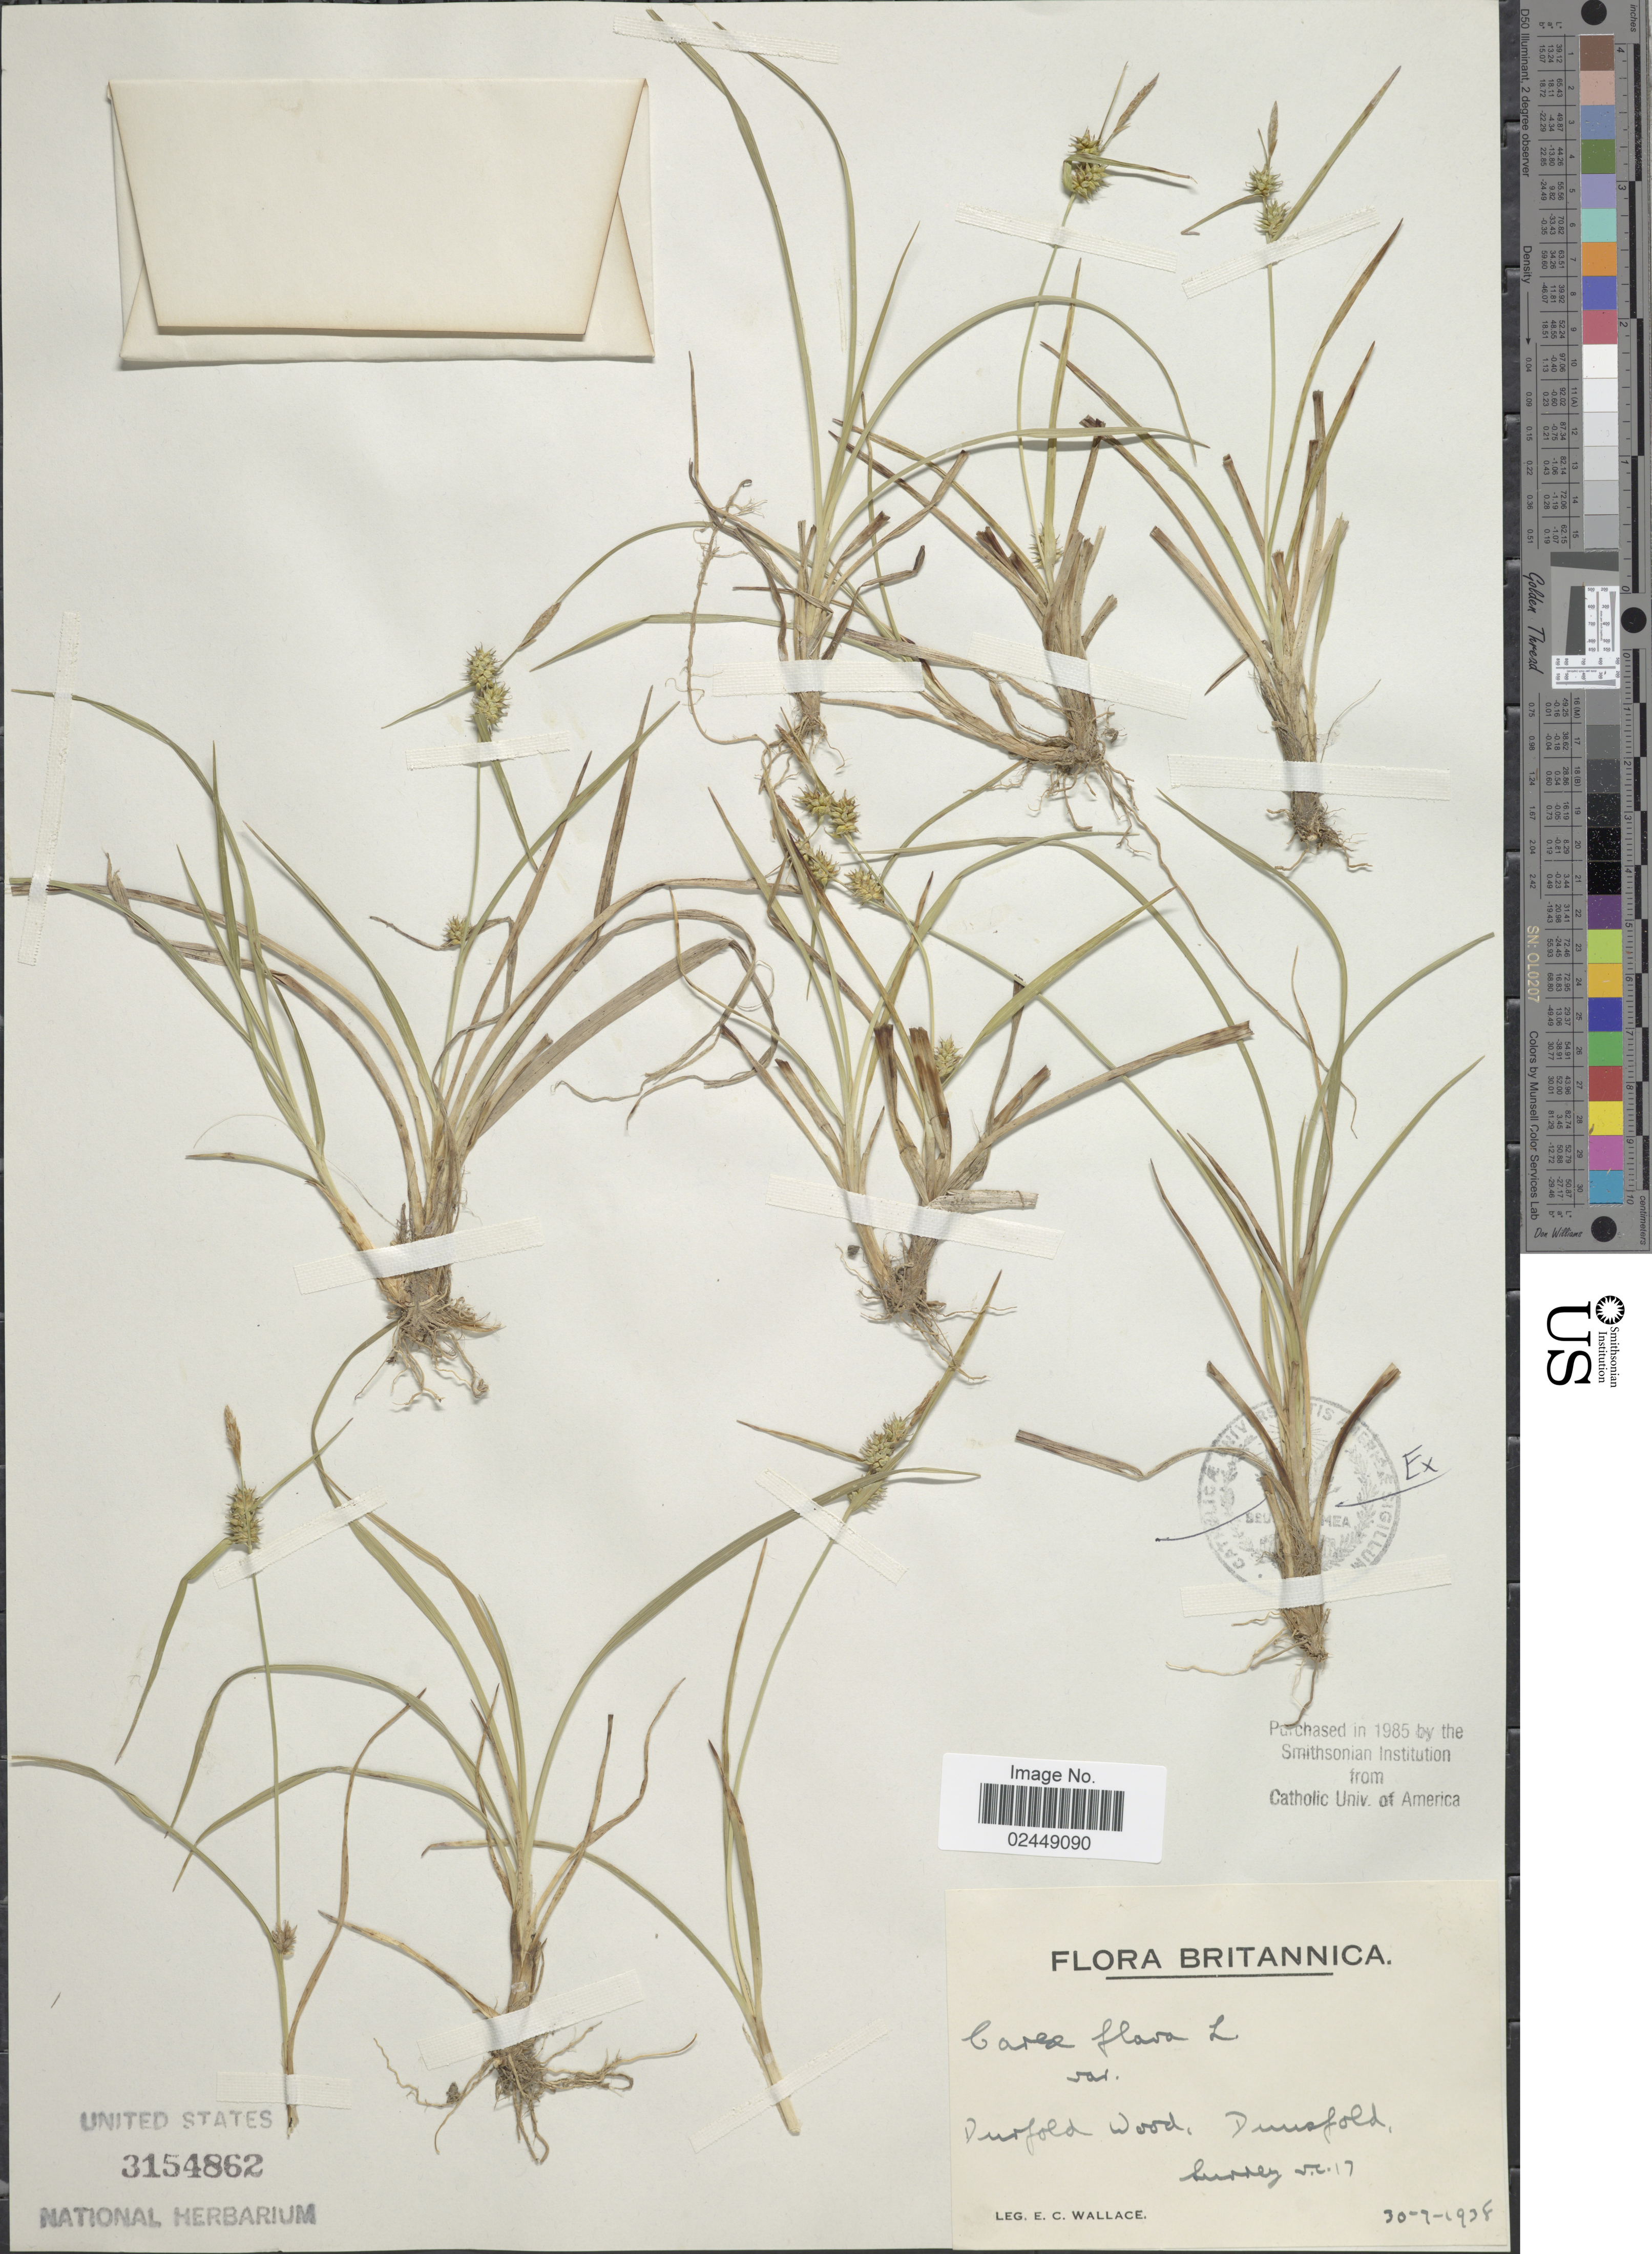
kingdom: Plantae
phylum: Tracheophyta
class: Liliopsida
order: Poales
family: Cyperaceae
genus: Carex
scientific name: Carex flava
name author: L.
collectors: E. C. Wallace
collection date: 1938-07-30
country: United Kingdom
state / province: England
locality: Durfold Wood, Dunsfold, Surrey, v.c. 17.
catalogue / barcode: US 3154862